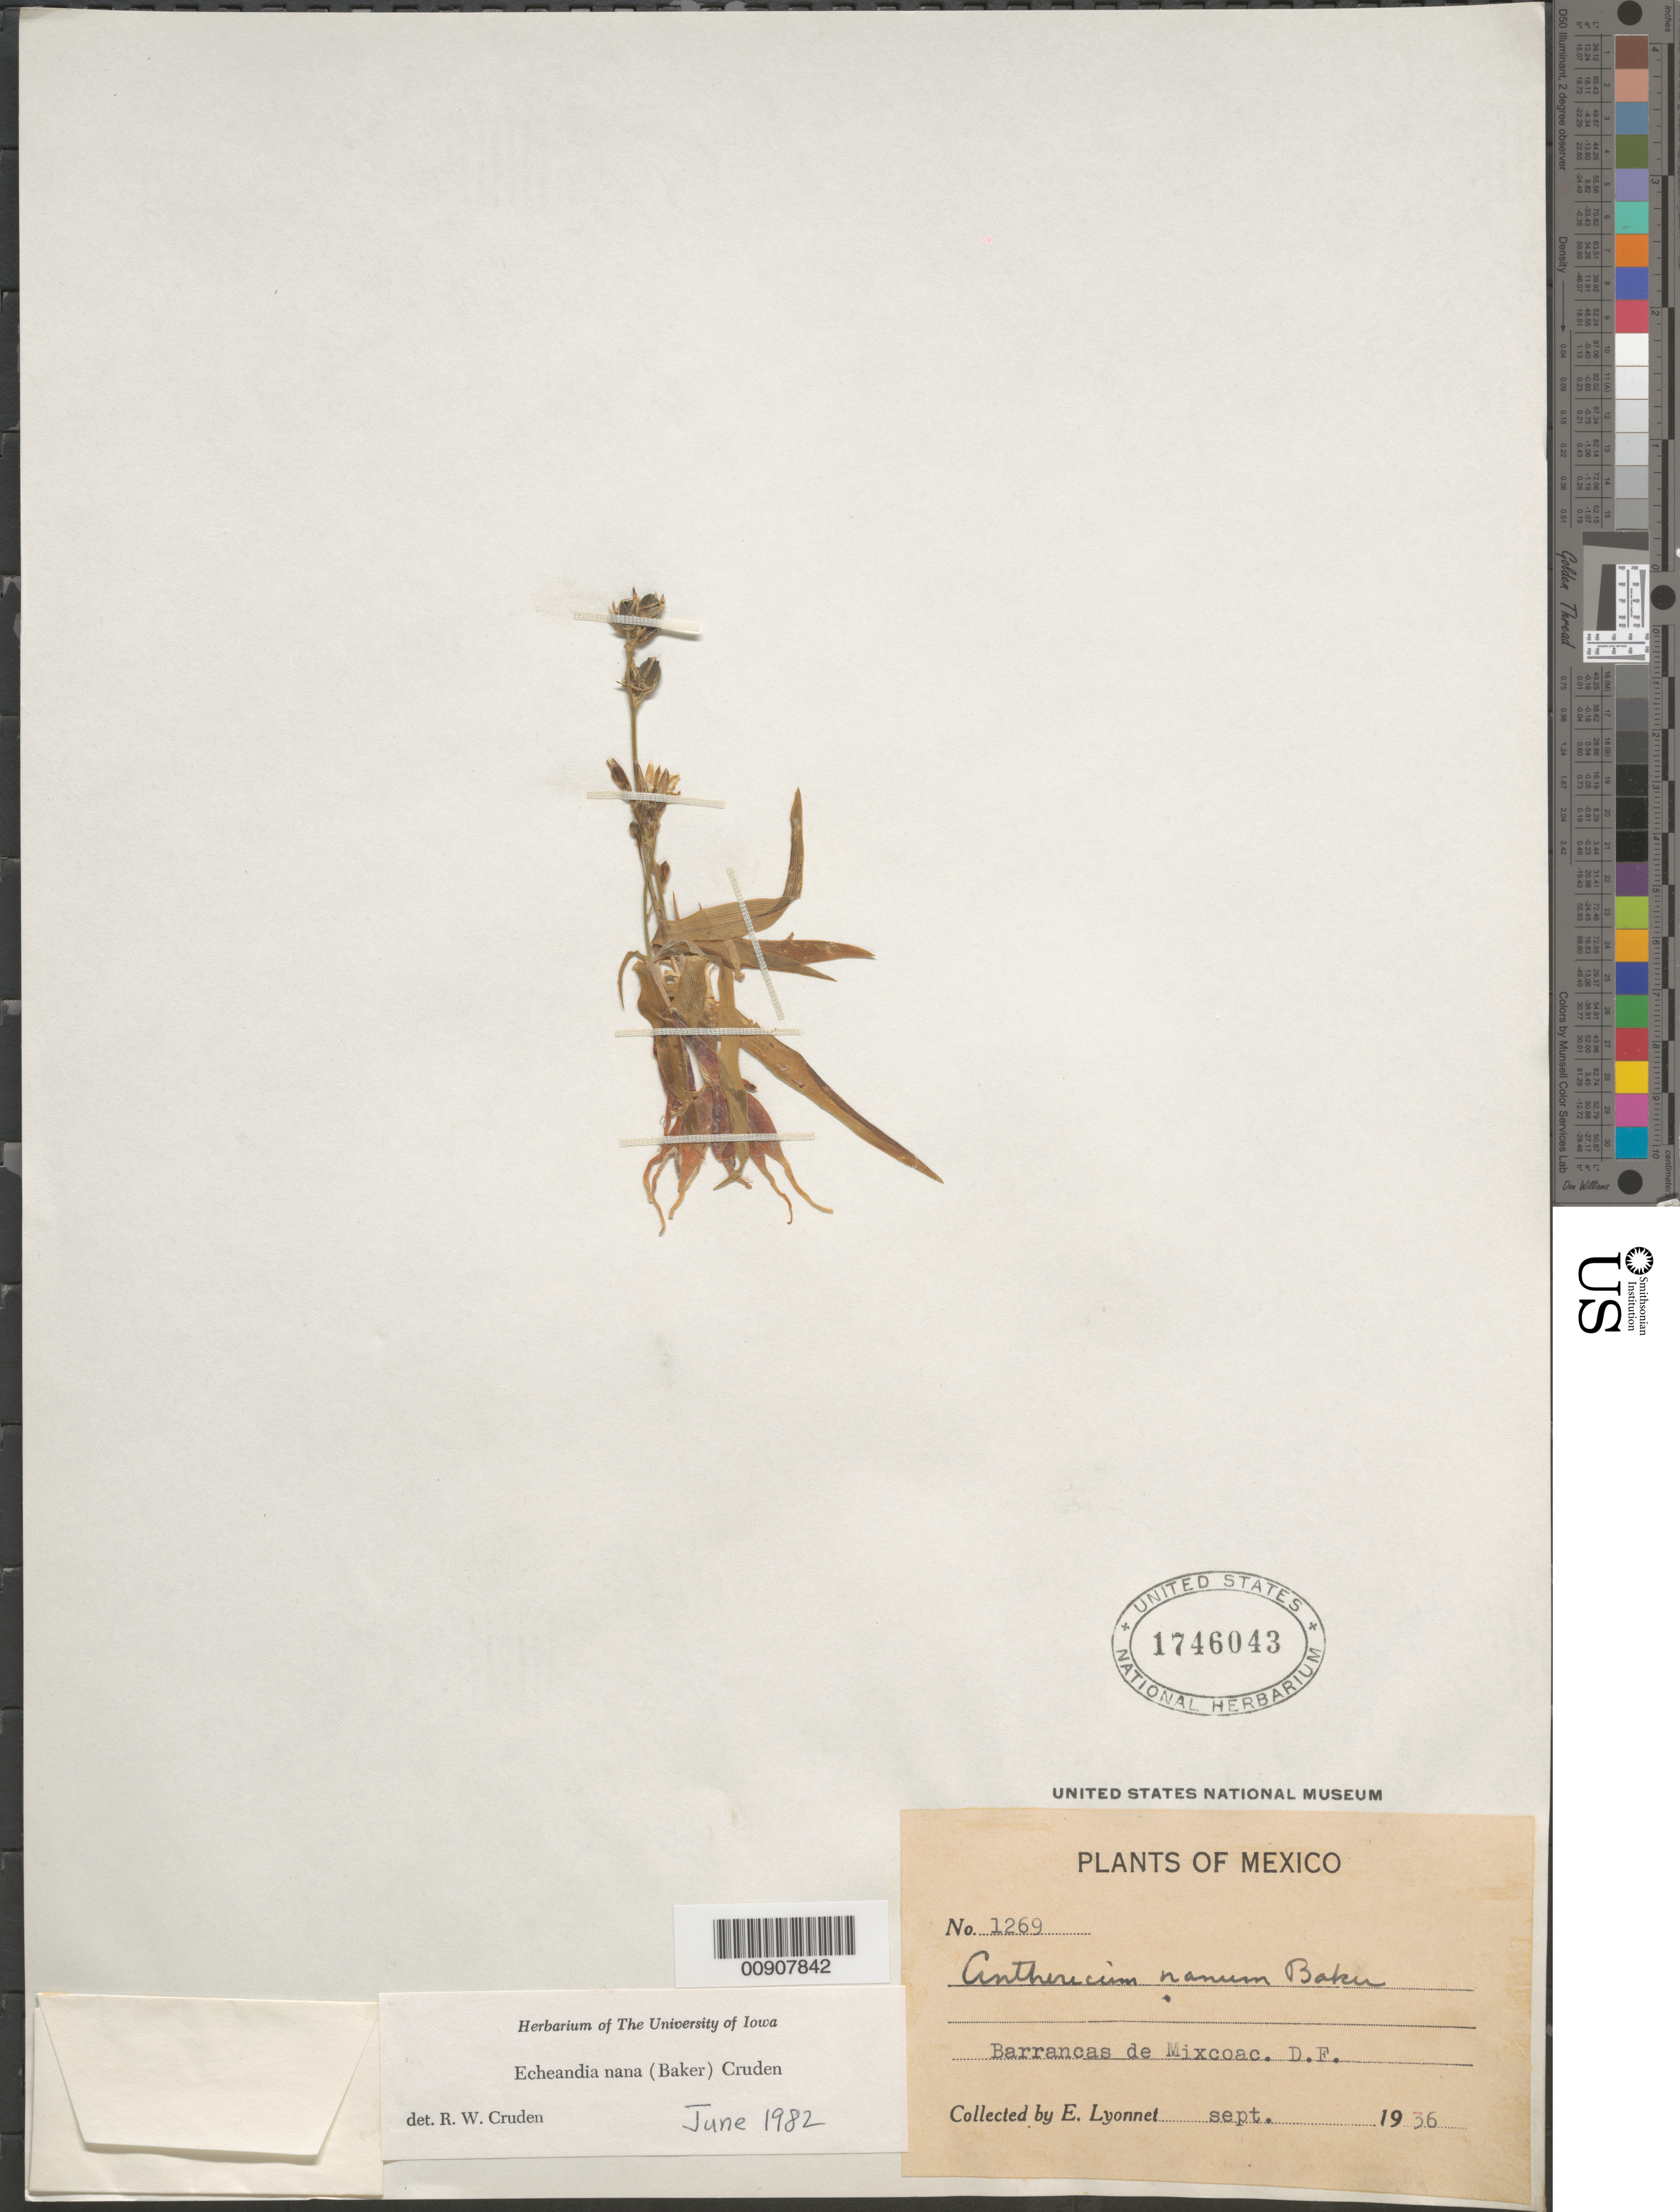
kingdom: Plantae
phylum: Tracheophyta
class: Liliopsida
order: Asparagales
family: Asparagaceae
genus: Echeandia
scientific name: Echeandia nana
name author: (Baker) Cruden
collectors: Bro. E. Lyonnet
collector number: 1269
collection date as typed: Sep 1936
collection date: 1936-09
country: Mexico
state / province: Distrito Federal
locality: Barrancas de Mixcoac, D.F.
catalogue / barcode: US 1746043